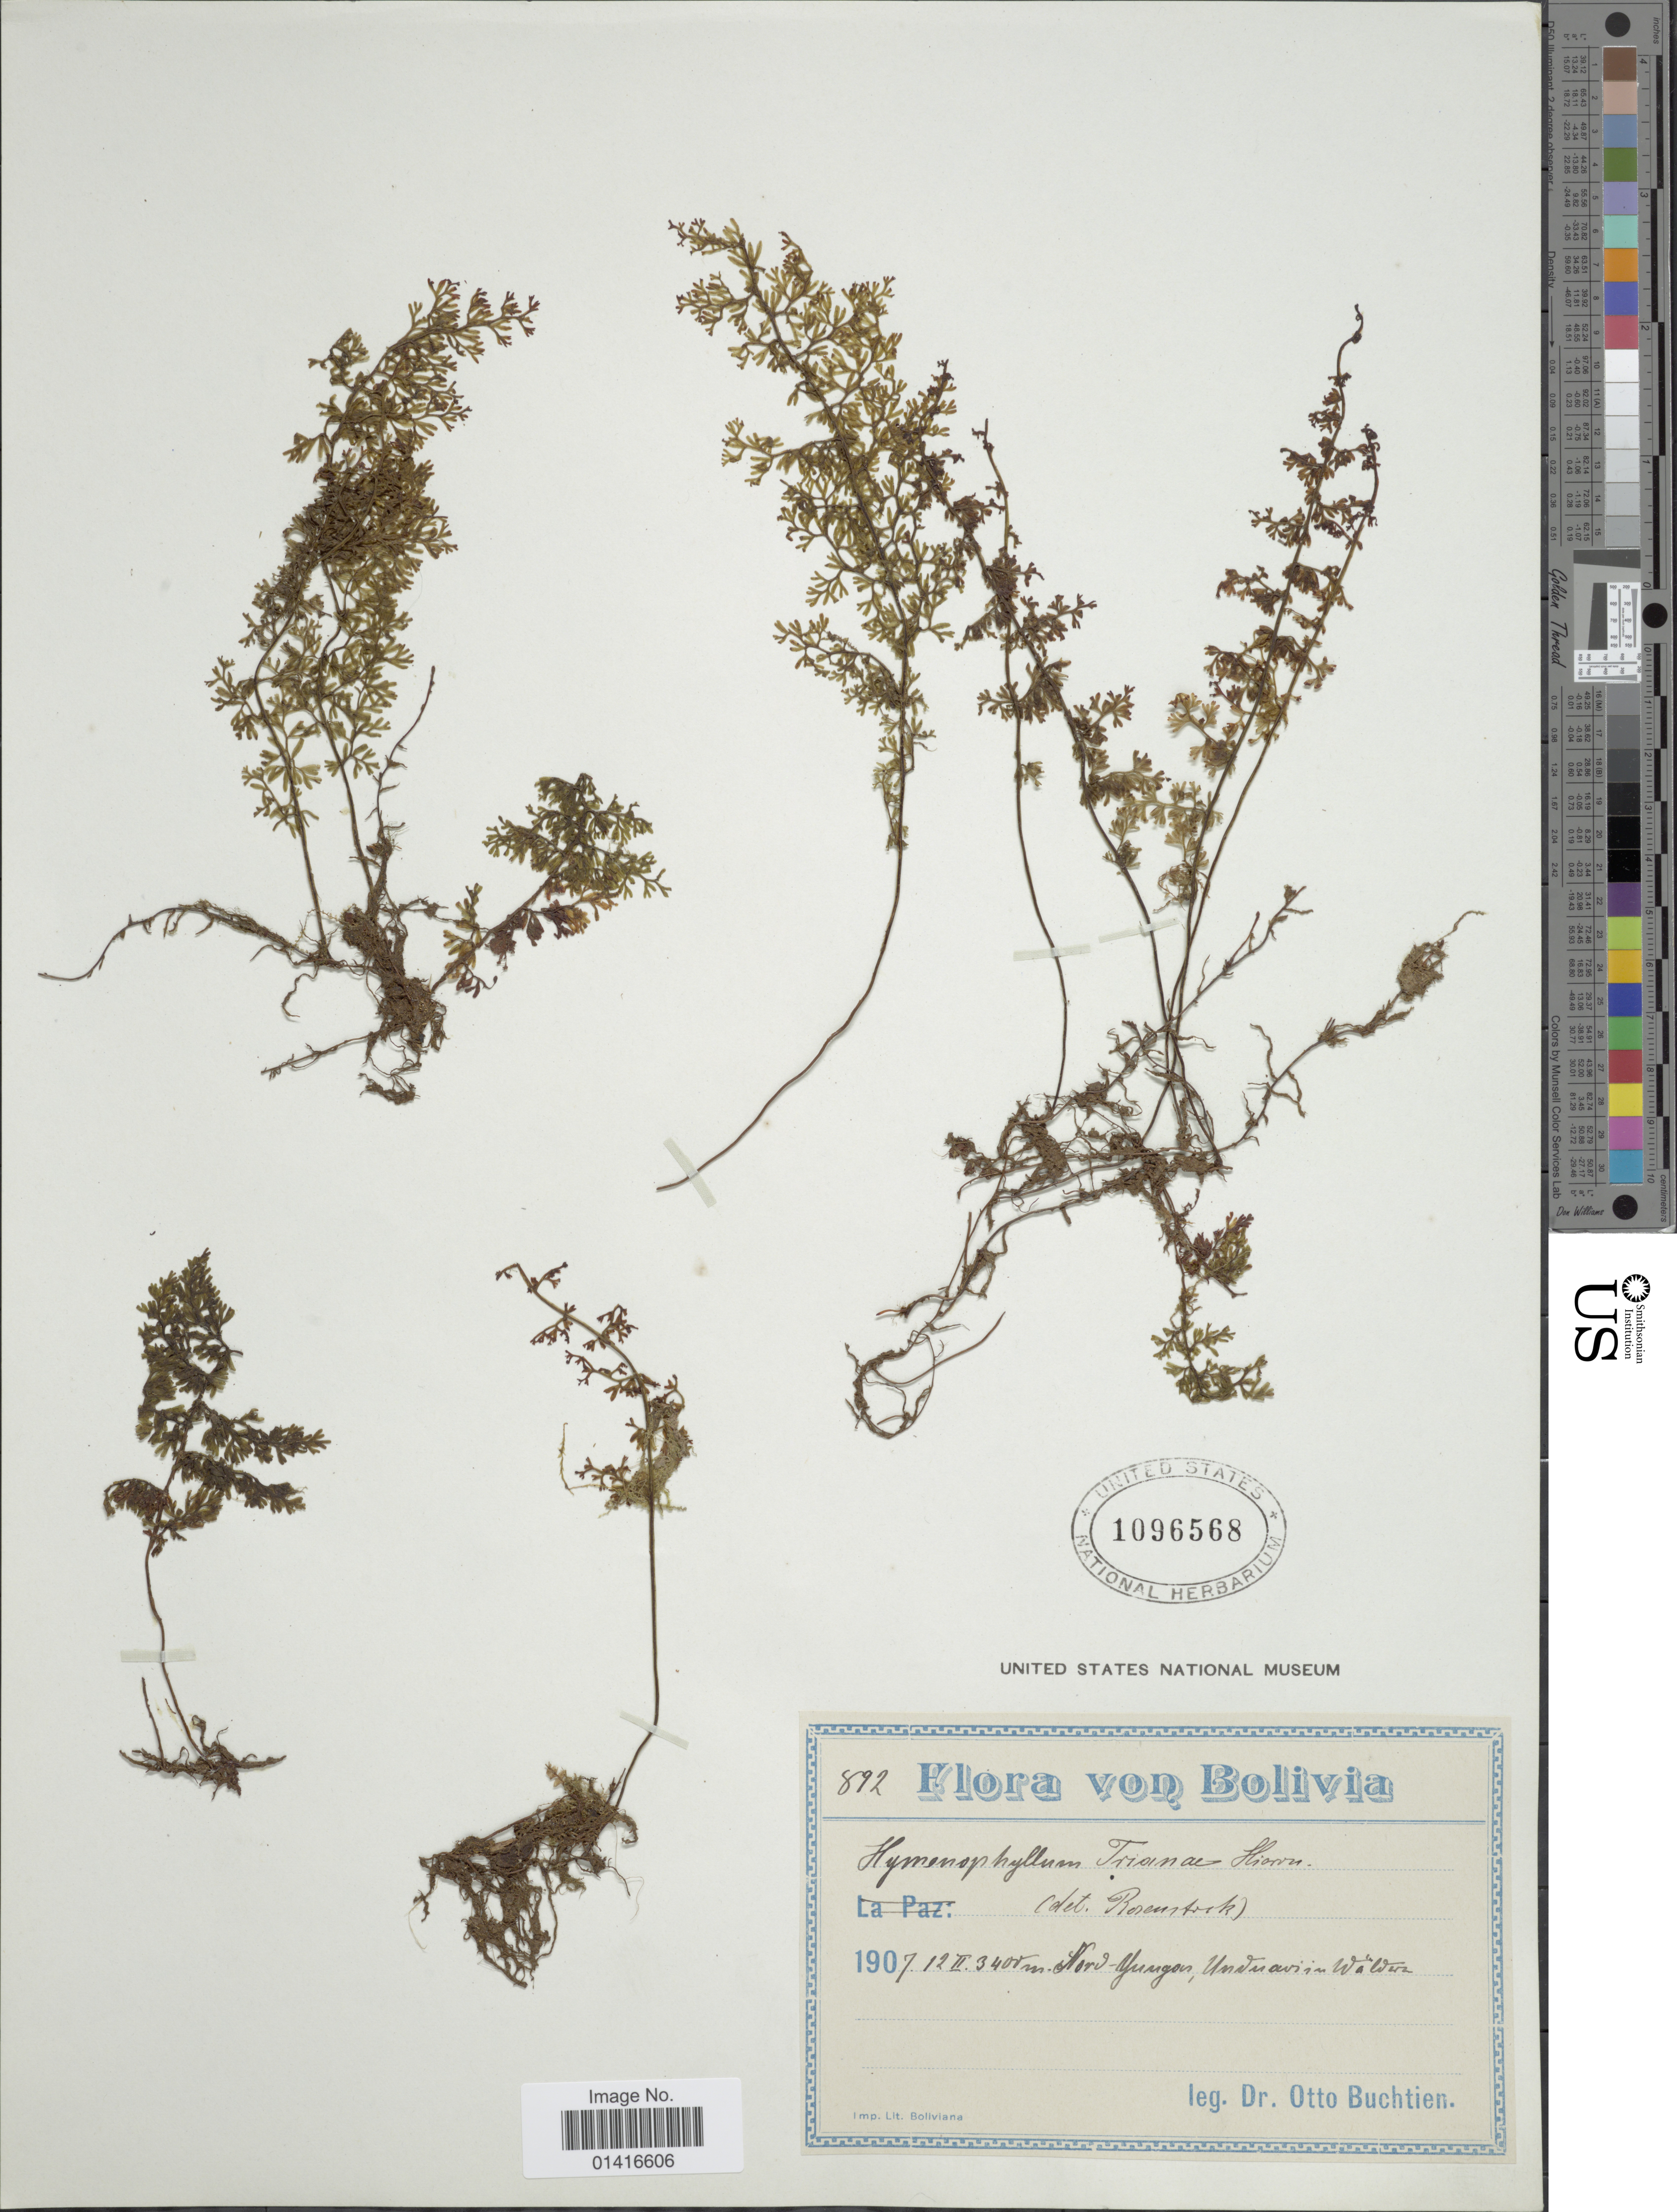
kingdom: Plantae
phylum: Tracheophyta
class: Polypodiopsida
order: Hymenophyllales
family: Hymenophyllaceae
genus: Hymenophyllum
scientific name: Hymenophyllum myriocarpum var. myriocarpum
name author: Hook.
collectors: O. Buchtien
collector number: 892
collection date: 1907-02-12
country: Bolivia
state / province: La Paz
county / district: Nor Yungas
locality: Unduavi, in woods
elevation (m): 3400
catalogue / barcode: US 1096568